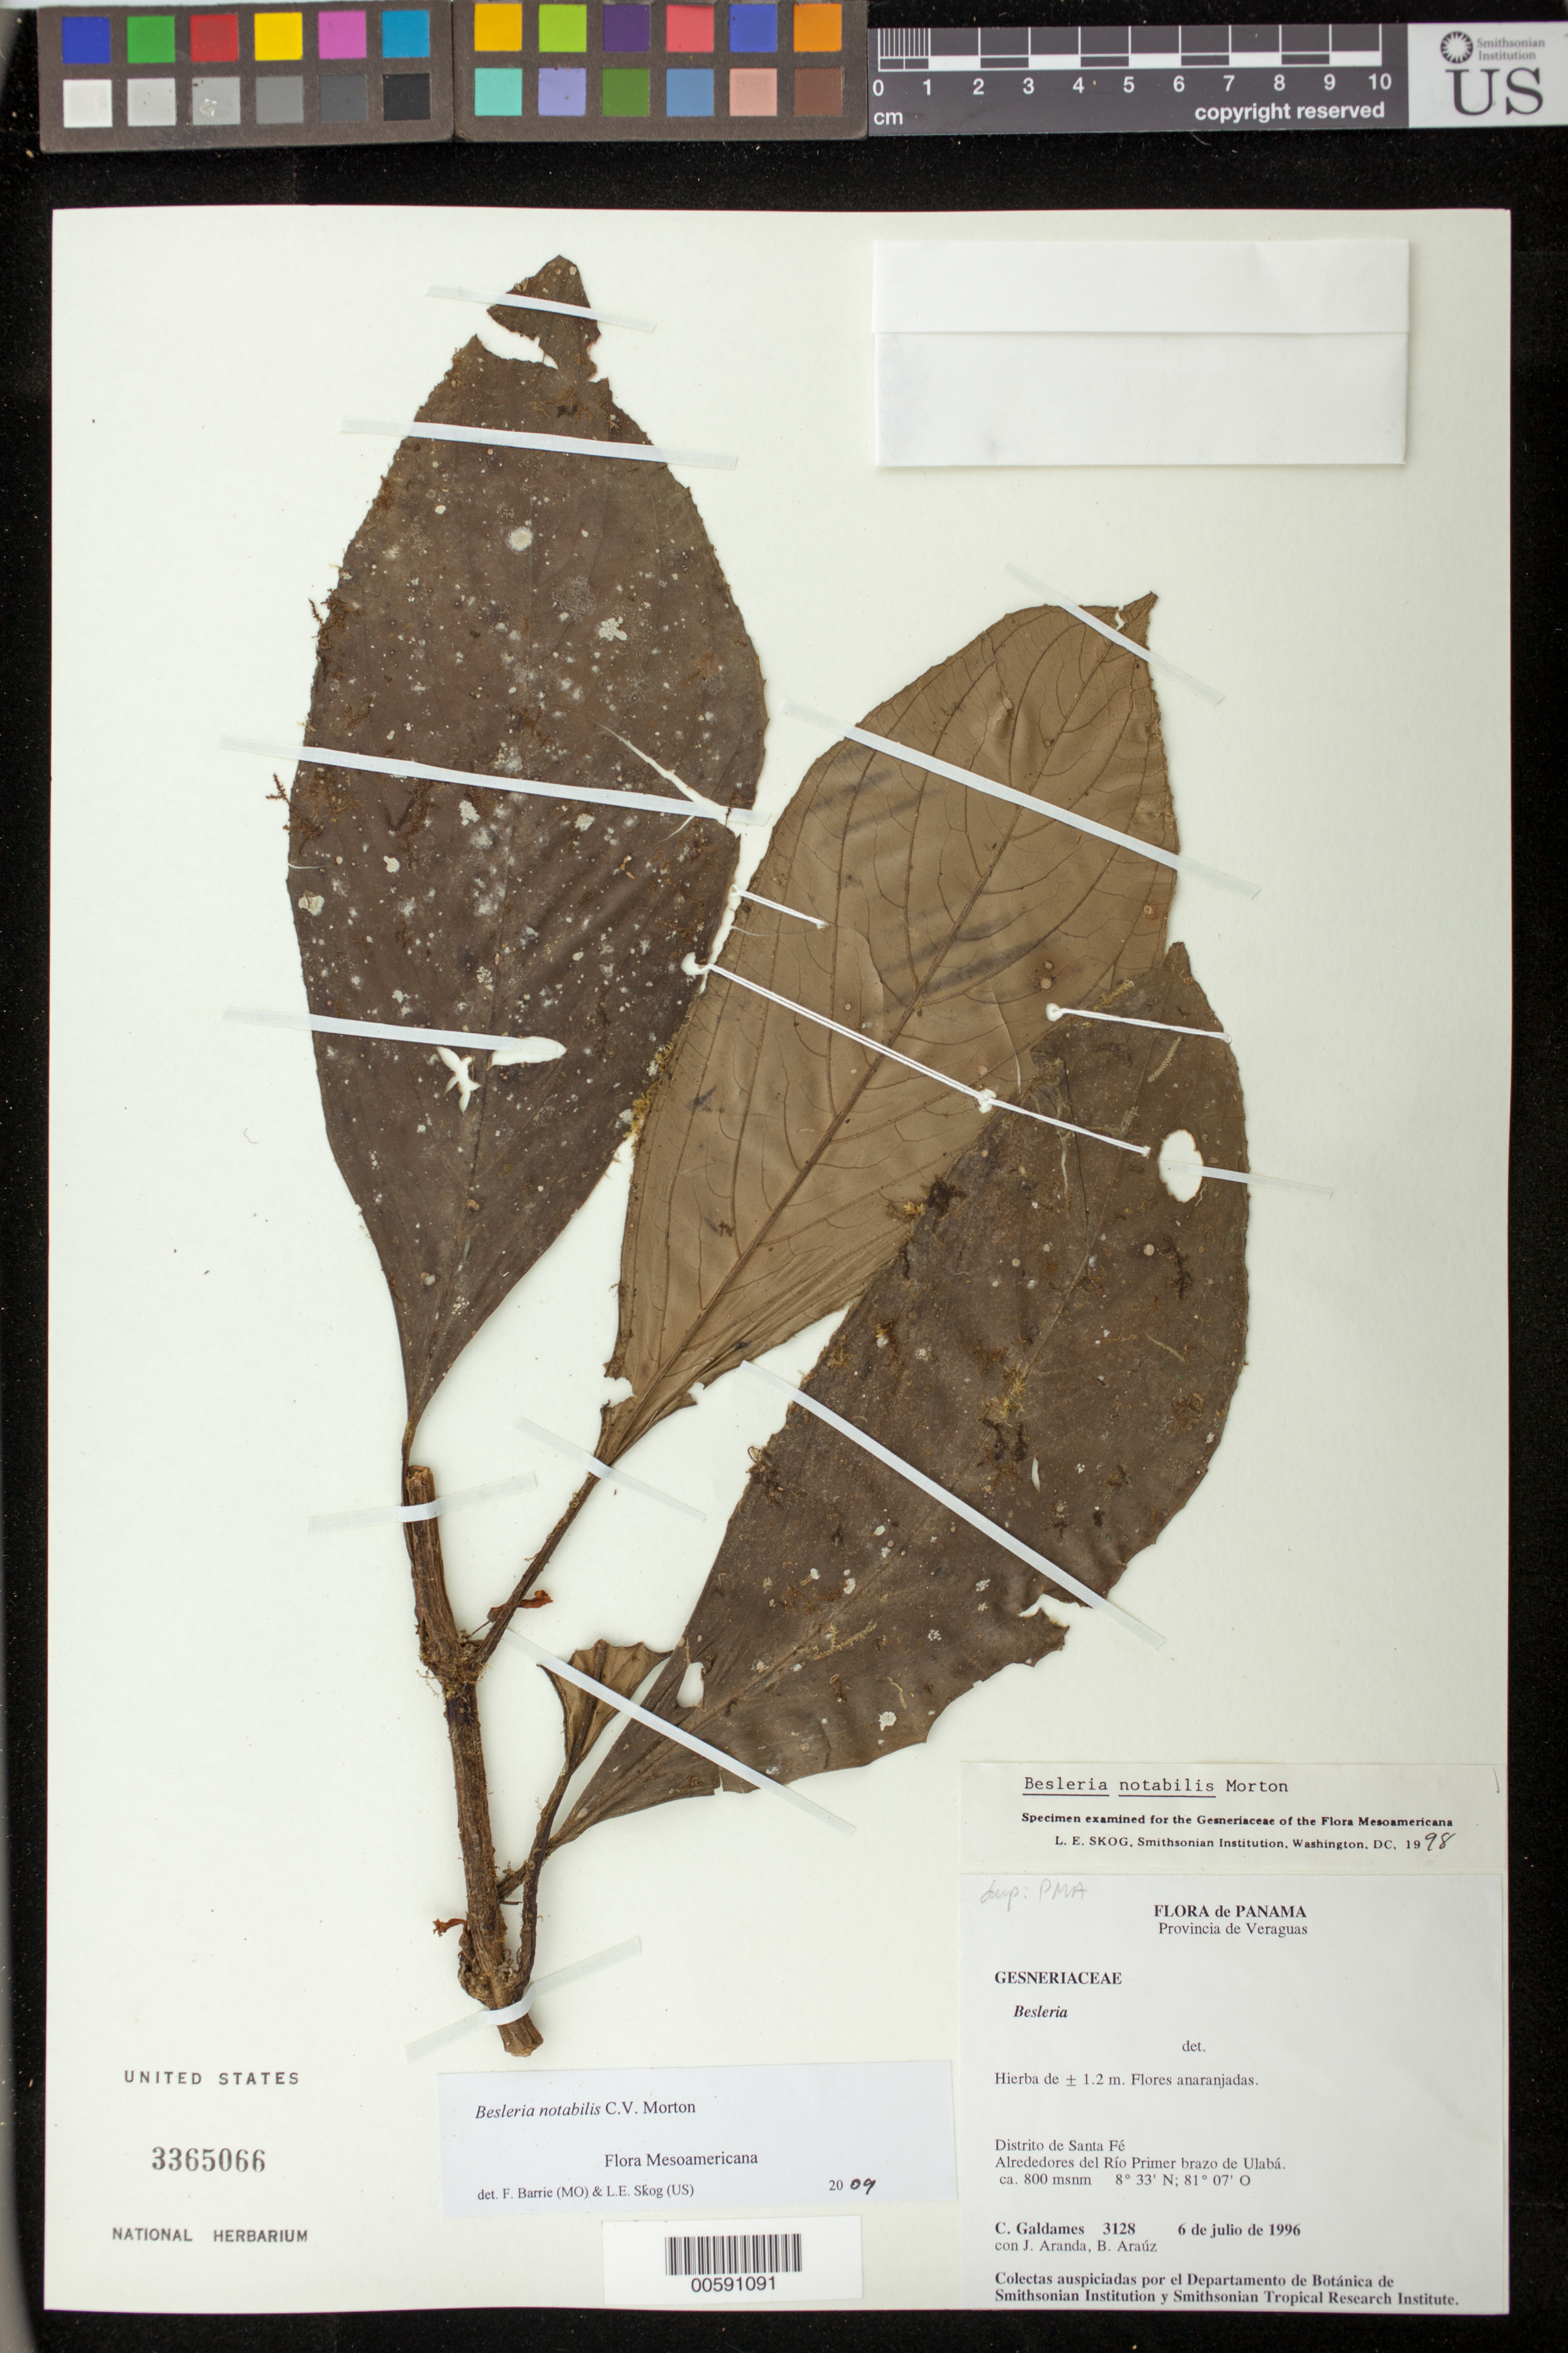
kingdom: Plantae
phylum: Tracheophyta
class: Magnoliopsida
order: Lamiales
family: Gesneriaceae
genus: Besleria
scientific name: Besleria notabilis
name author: C.V. Morton in Standl.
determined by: Skog, Laurence E.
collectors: C. Galdames, J. Aranda & B. Araúz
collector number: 3128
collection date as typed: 06 Jul 1996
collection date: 1996-07-06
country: Panama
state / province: Veraguas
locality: Distrito de Santa Fé; alrededores del Río Primer brazo de Ulabá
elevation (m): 800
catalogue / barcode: US 3365066